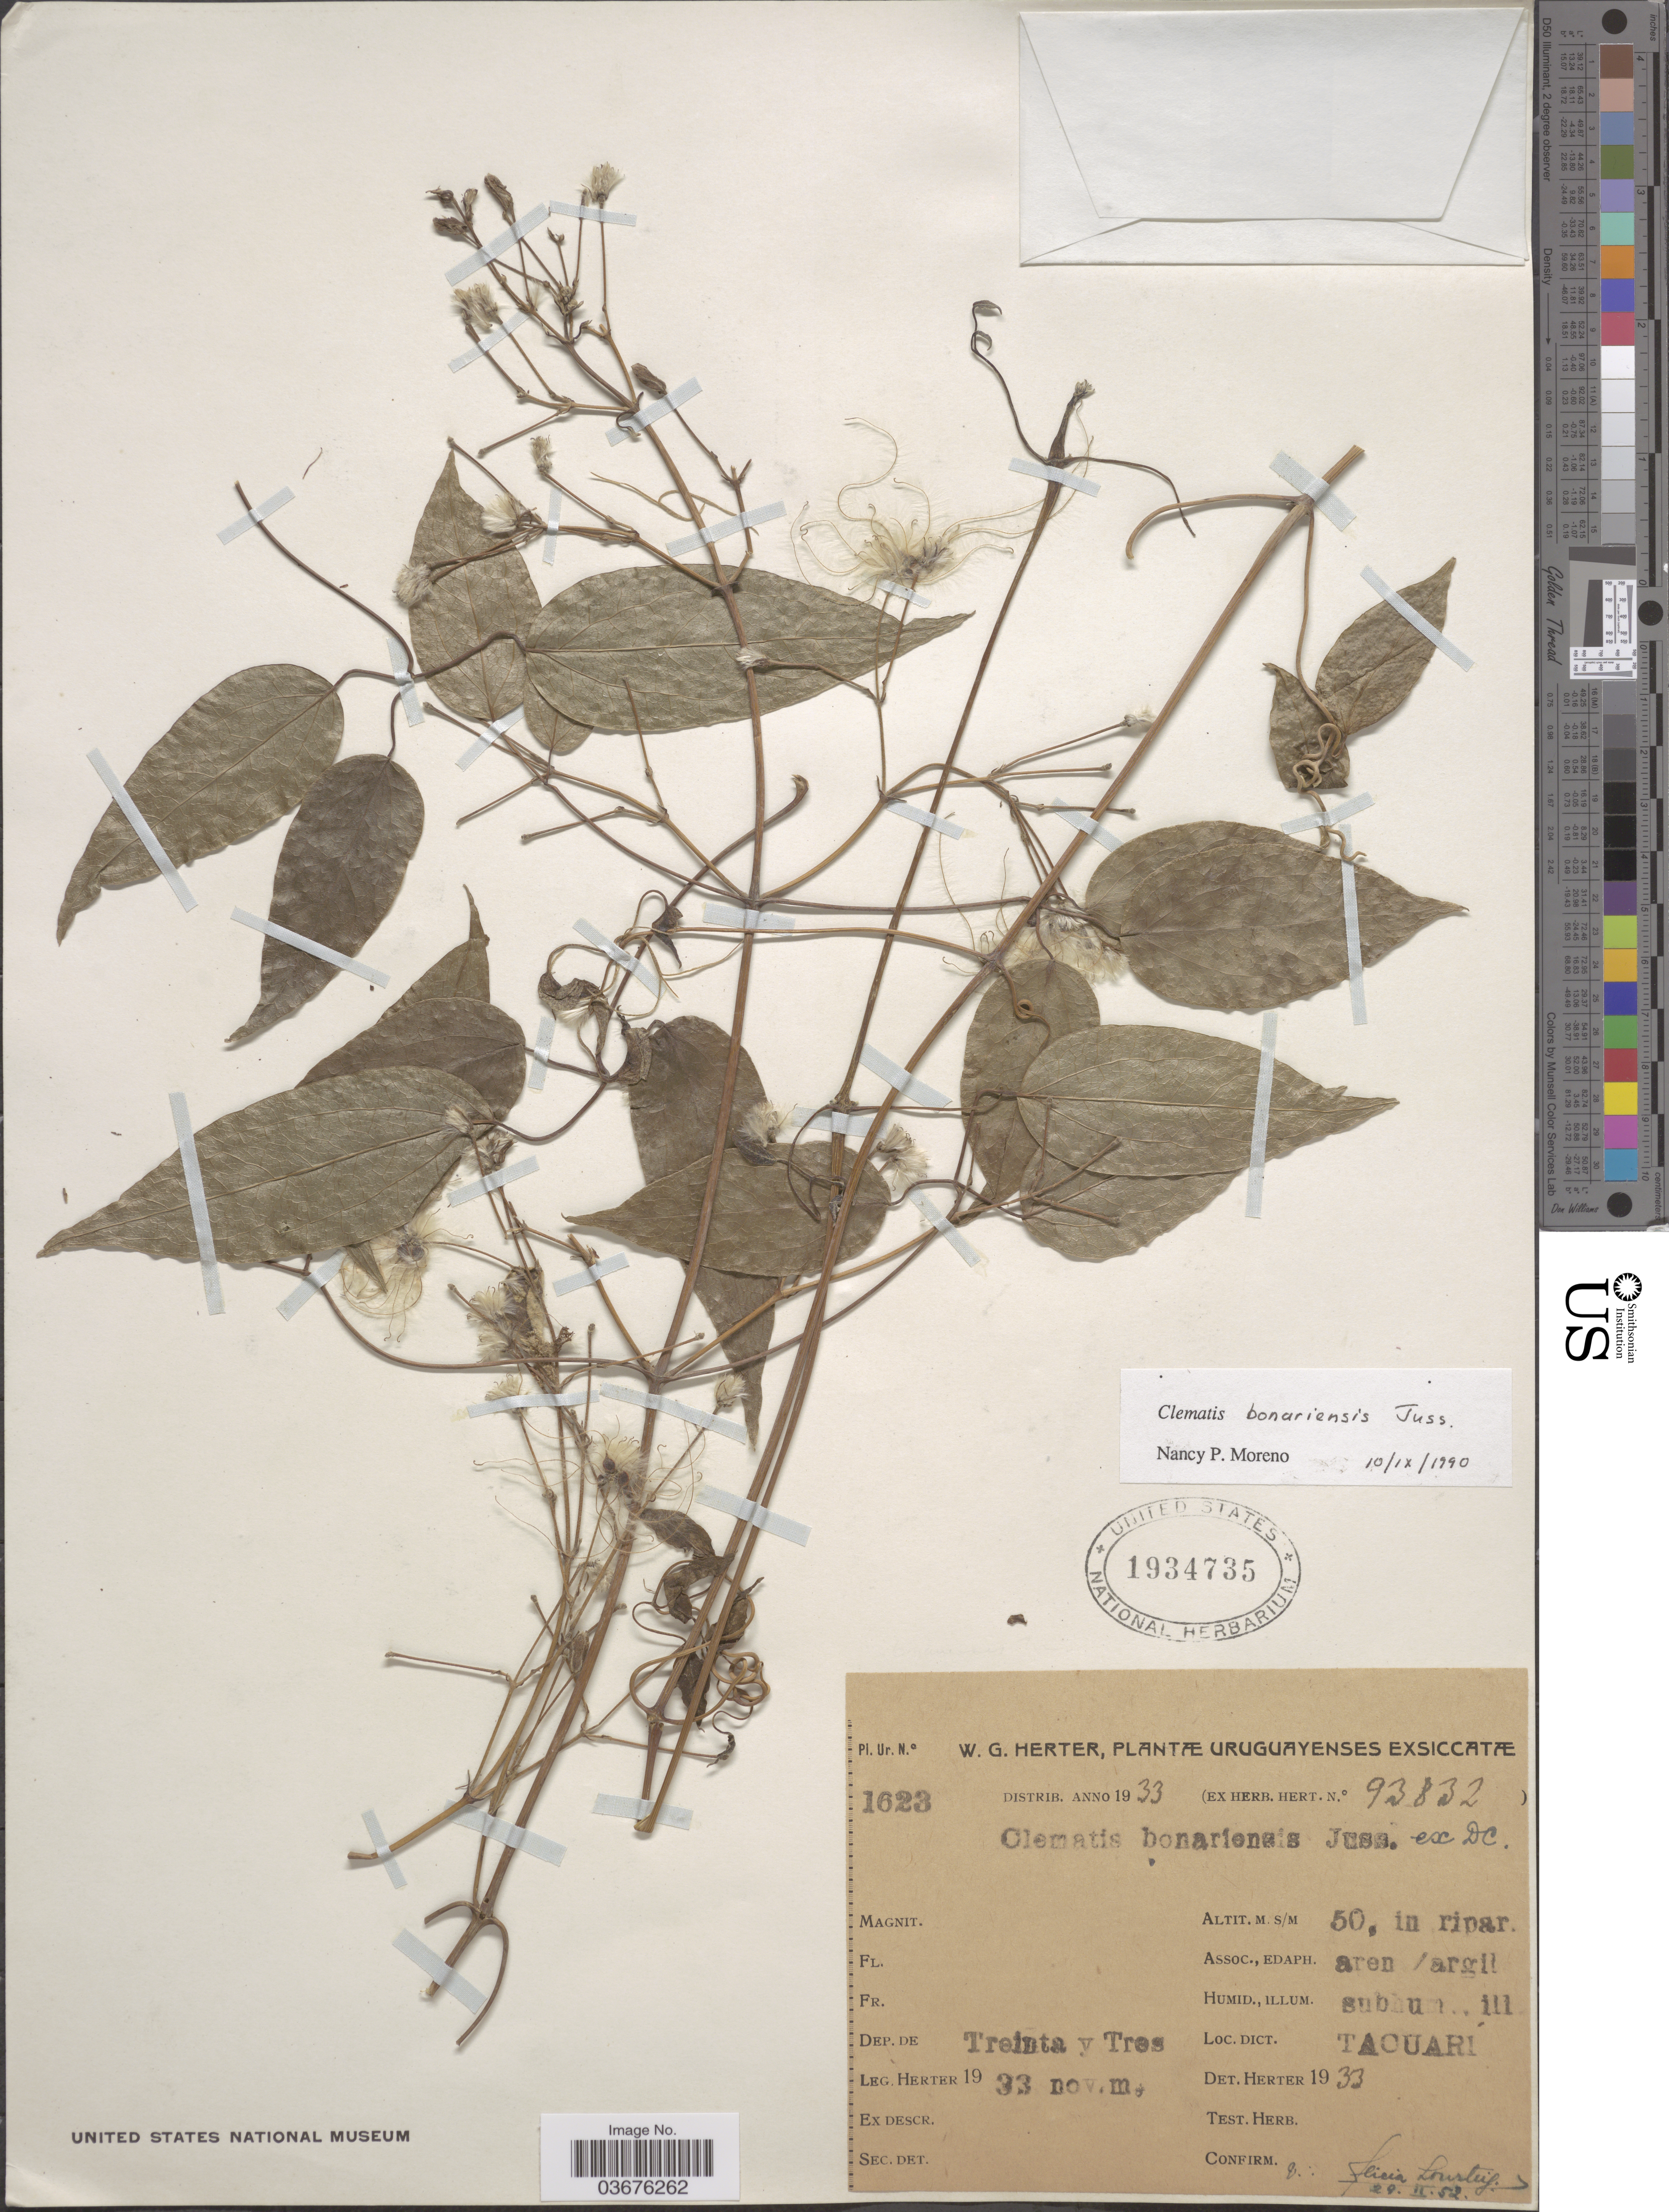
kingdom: Plantae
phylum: Tracheophyta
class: Magnoliopsida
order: Ranunculales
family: Ranunculaceae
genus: Clematis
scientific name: Clematis bonariensis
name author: Juss. ex DC.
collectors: W. G. Herter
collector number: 93832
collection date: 1933-11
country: Uruguay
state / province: Treinta y Tres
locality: Dep. de Treinta y Tres. Tacuari.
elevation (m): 50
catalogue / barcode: US 1934735